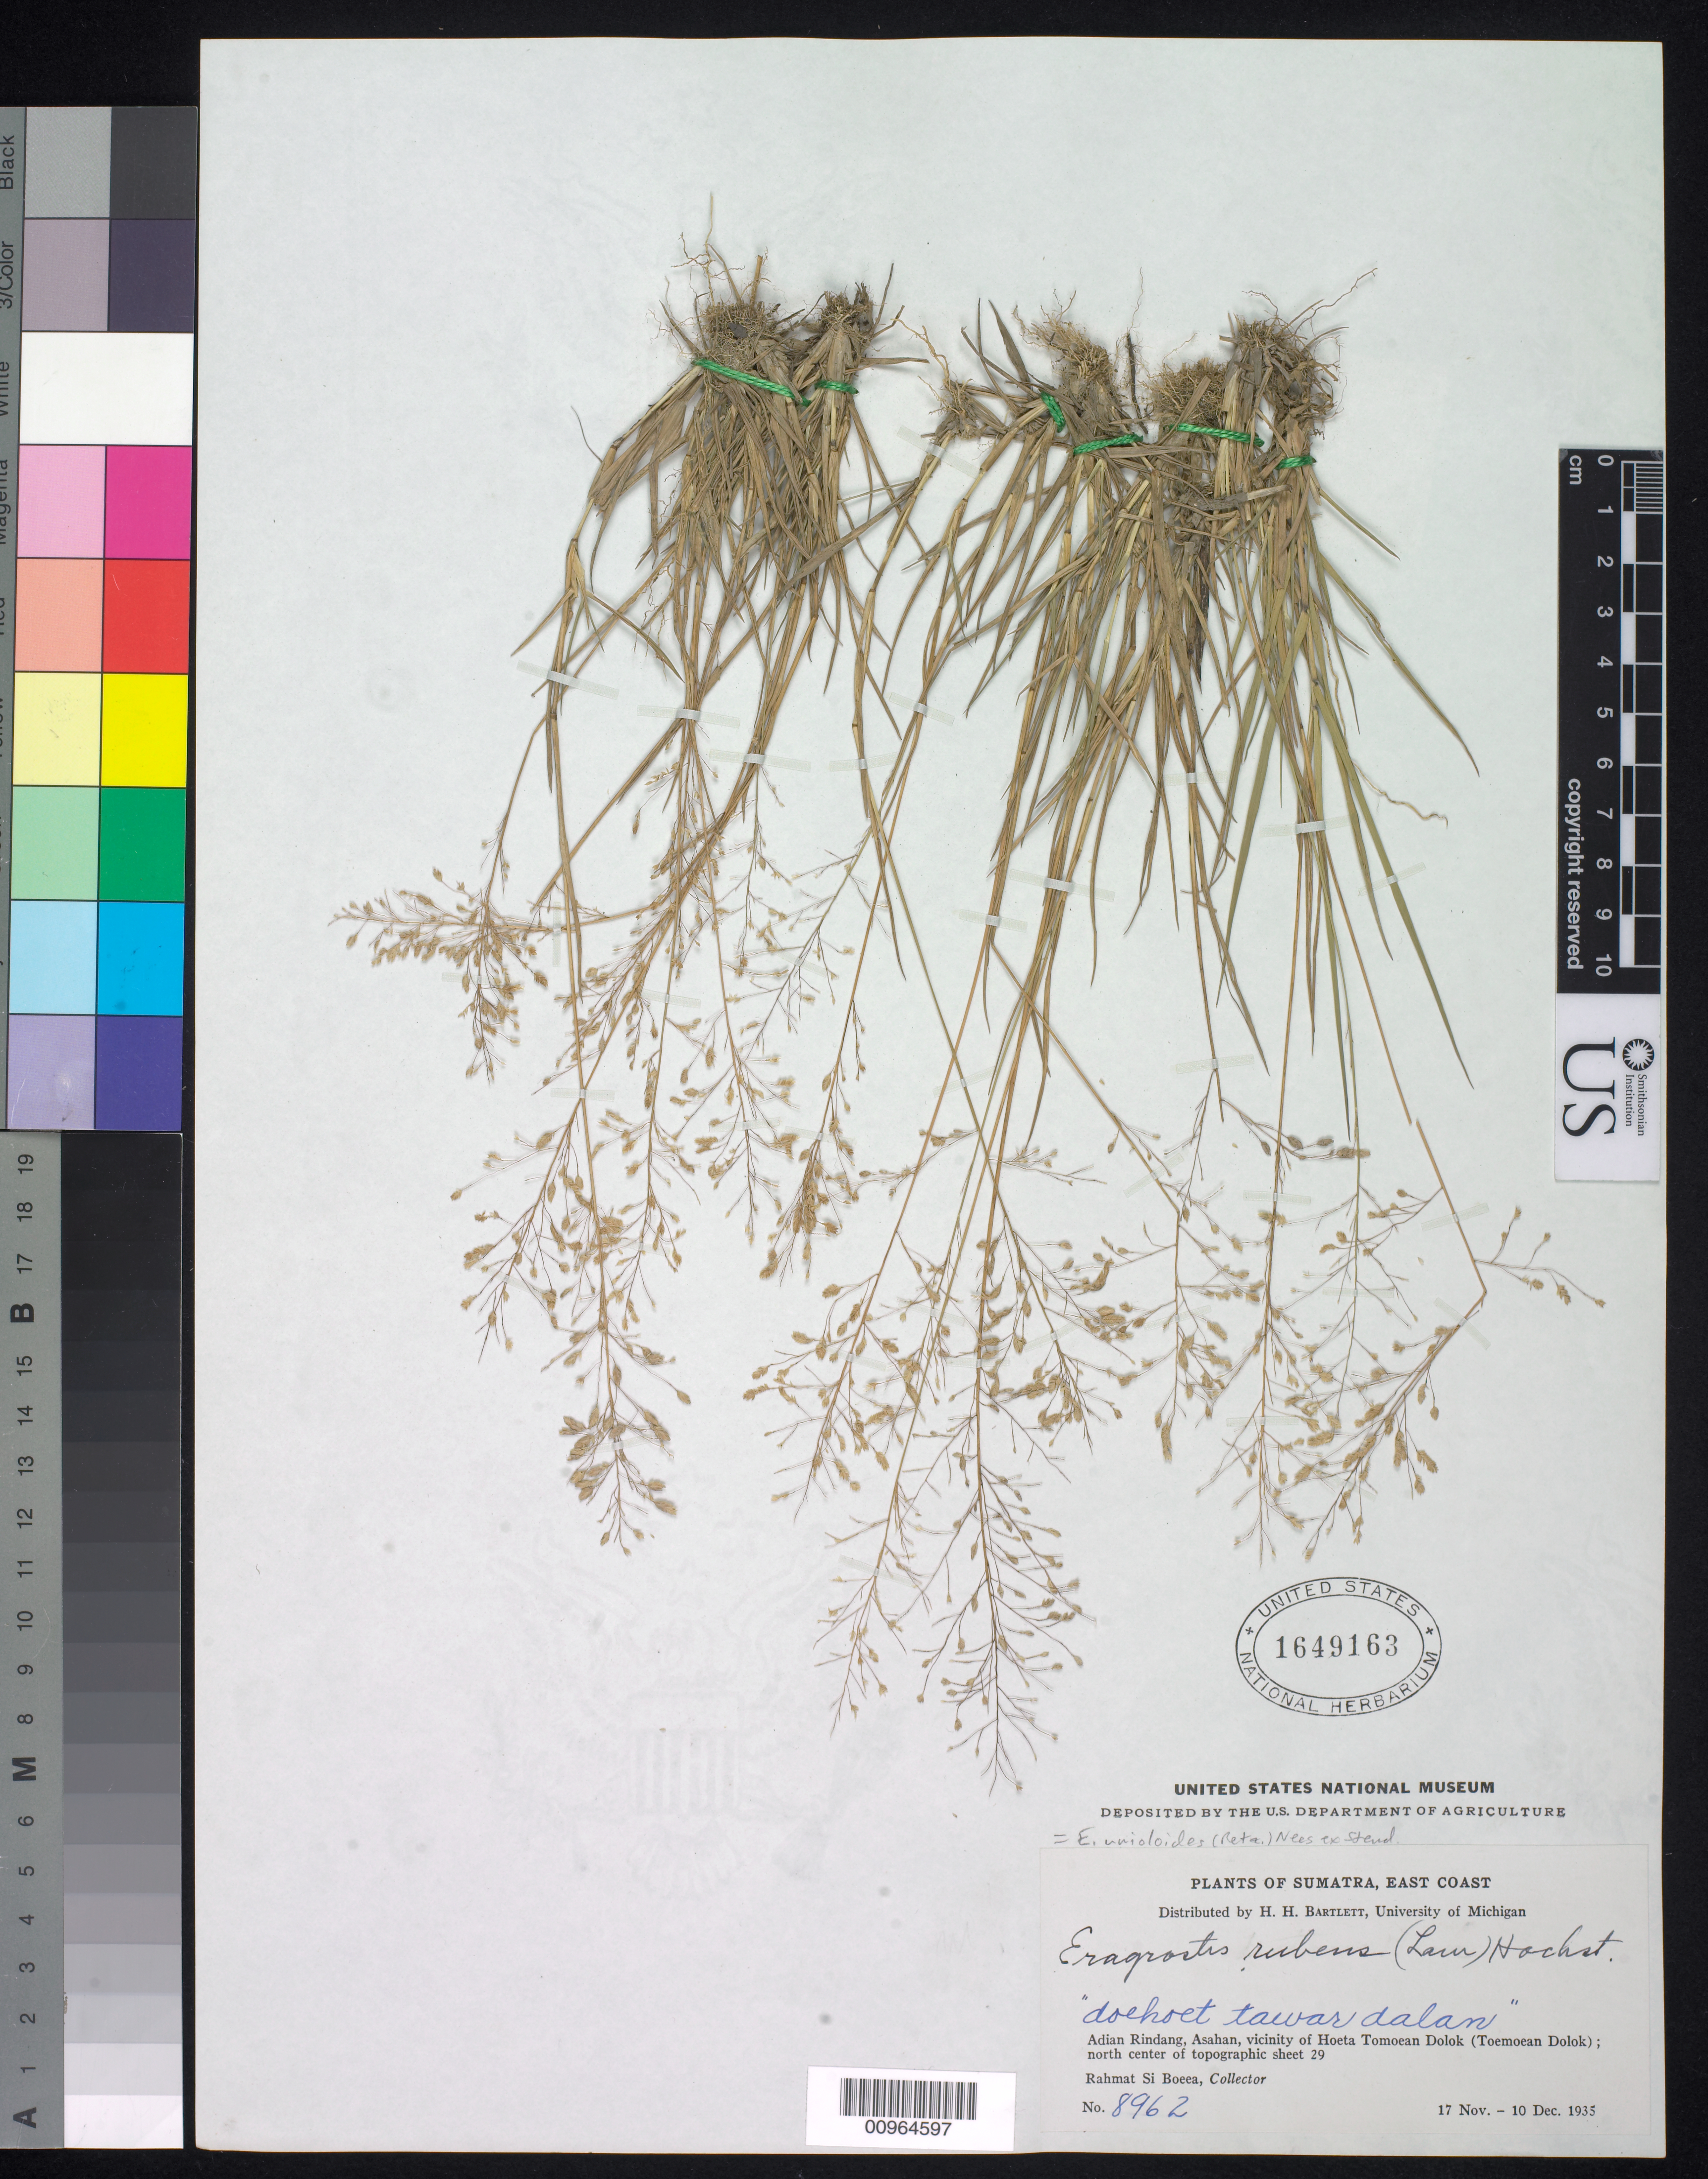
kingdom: Plantae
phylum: Tracheophyta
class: Liliopsida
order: Poales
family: Poaceae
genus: Eragrostis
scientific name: Eragrostis rubens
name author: (Lam.) Hochst. ex Miq.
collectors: Rahmat Si Boeea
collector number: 8962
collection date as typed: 17 Nov 1935 to 10 Dec 1935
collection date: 1935-11-17/1935-12-10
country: Indonesia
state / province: Sumatra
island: Sumatra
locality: East Coast; Adian Rindang, Asahan, vicinity of Hoeta Tomoean Doloka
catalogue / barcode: US 1649163